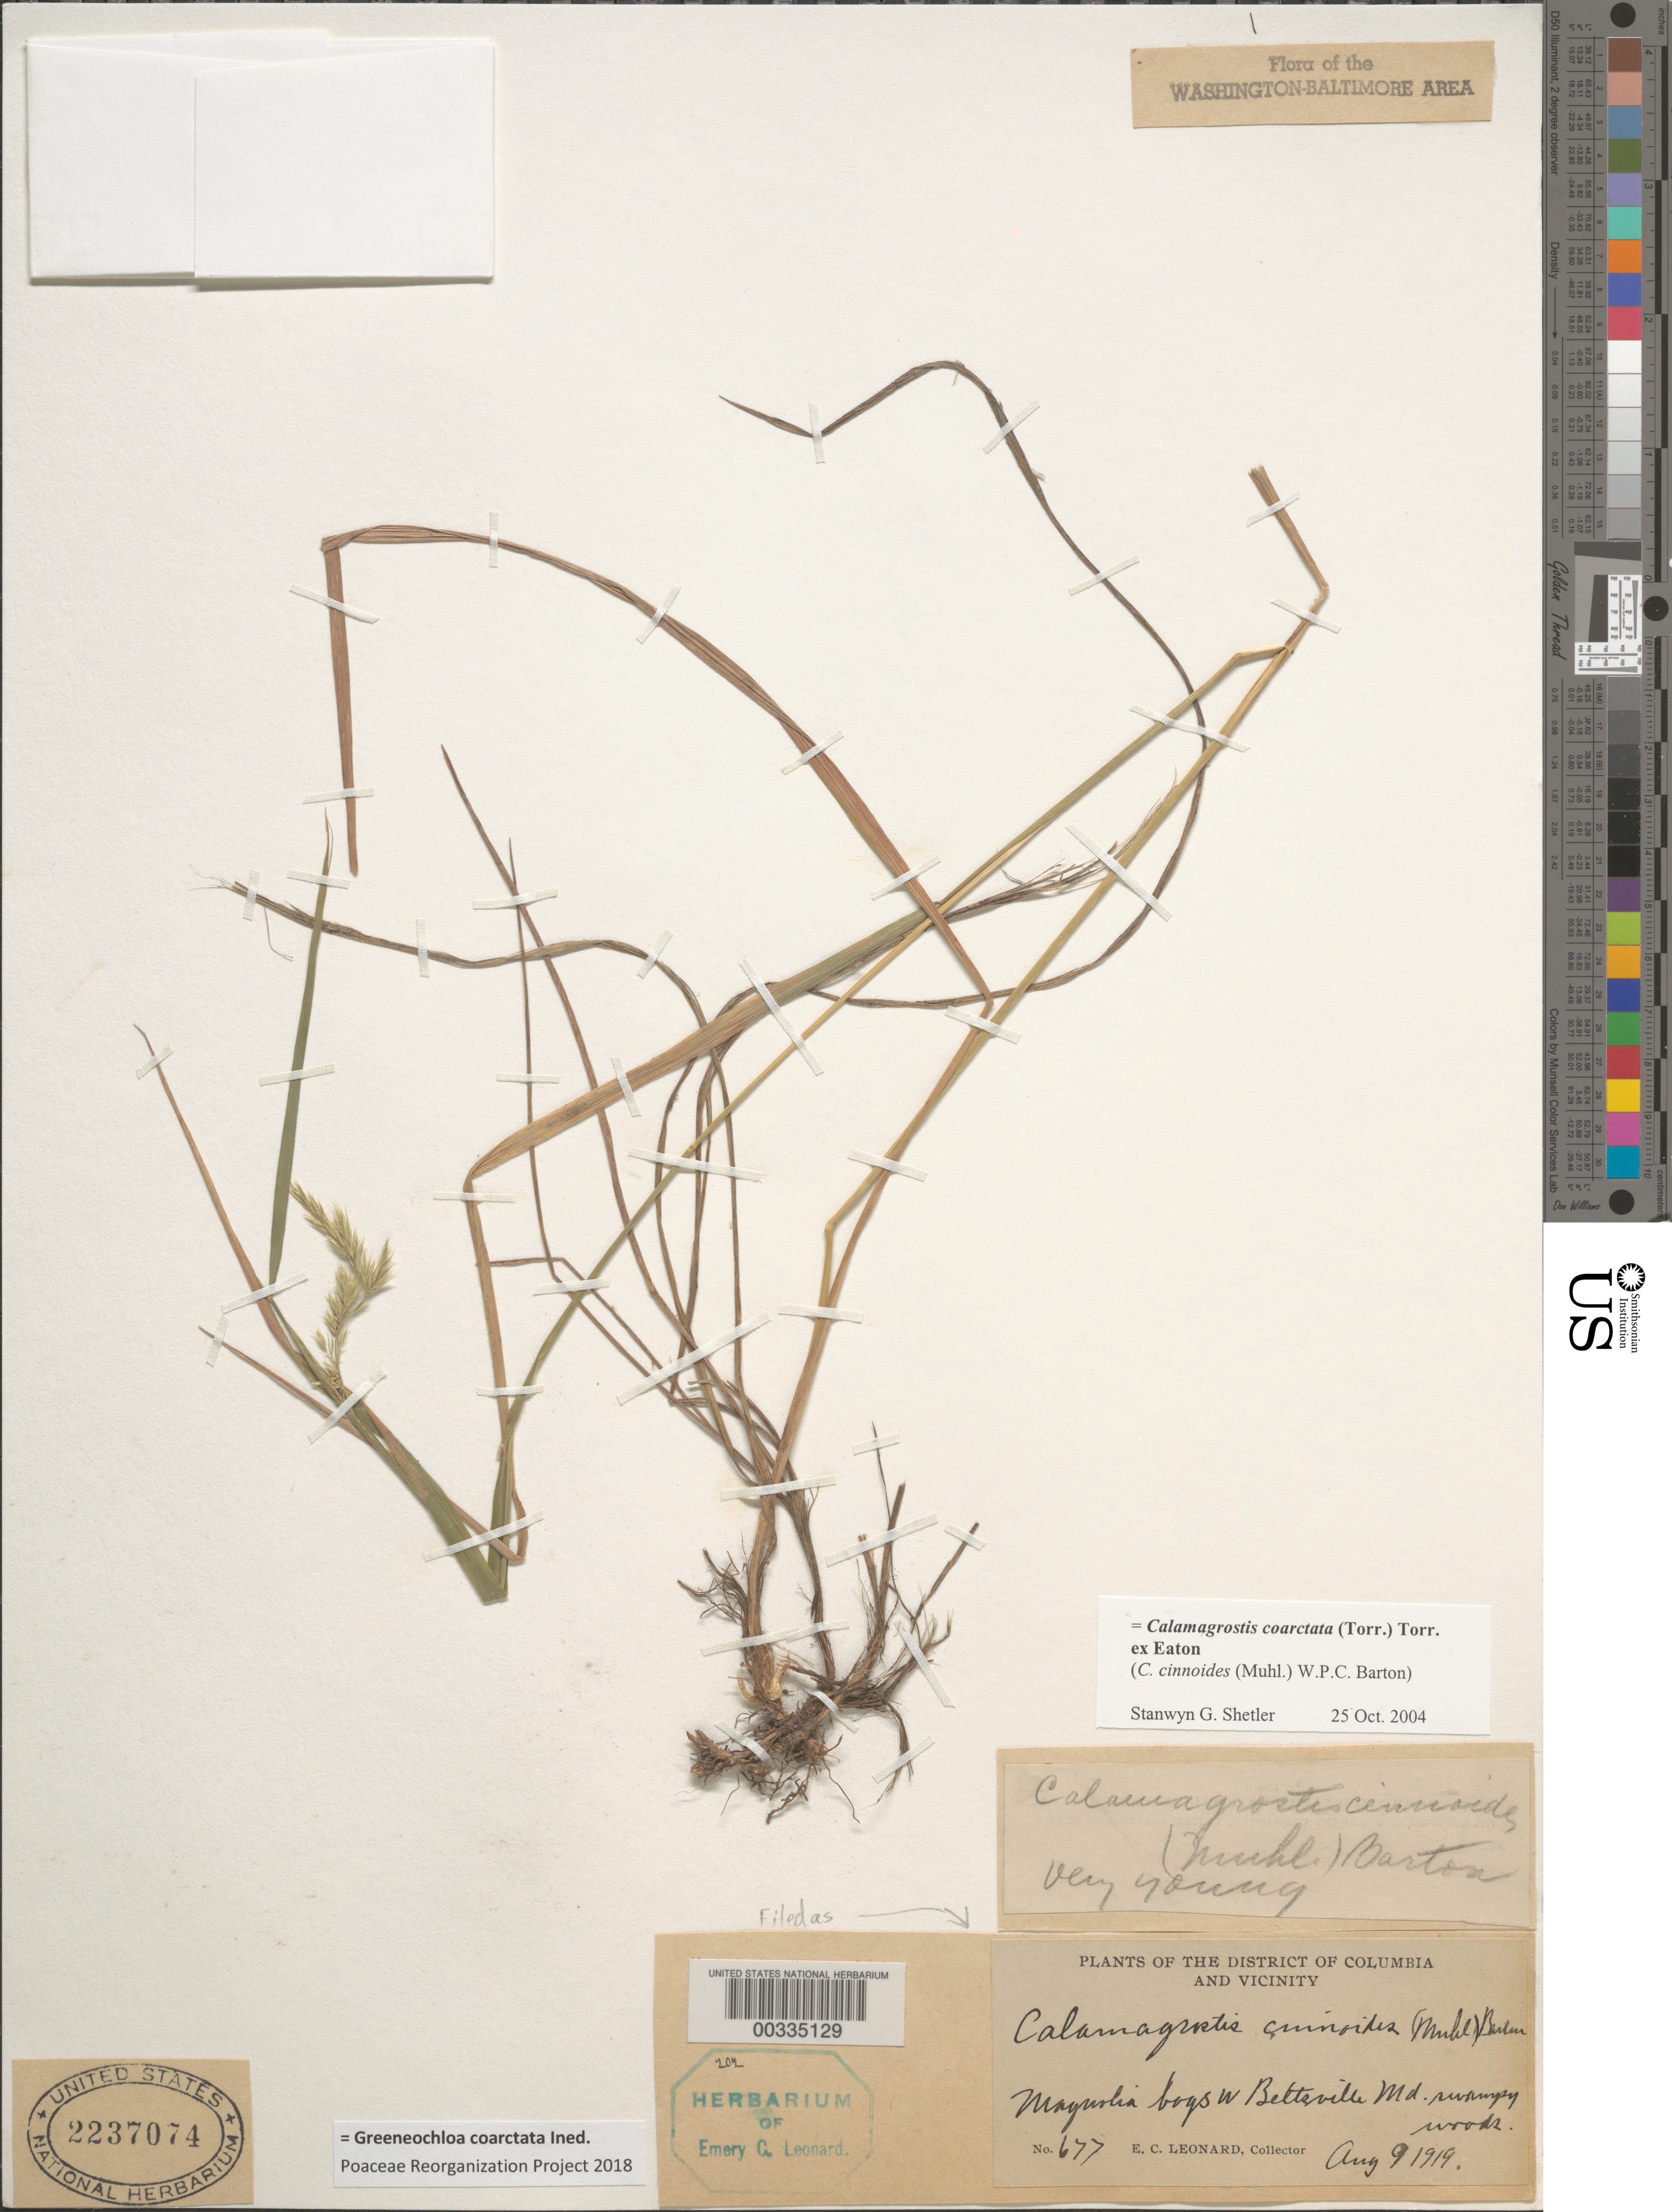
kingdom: Plantae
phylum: Tracheophyta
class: Liliopsida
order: Poales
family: Poaceae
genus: Greeneochloa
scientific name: Greeneochloa coarctata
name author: (Torr. ex Eaton) P.M. Peterson et al.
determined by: Poaceae Reorganization Project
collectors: E. C. Leonard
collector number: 677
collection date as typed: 09 Aug 1919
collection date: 1919-08-09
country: United States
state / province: Maryland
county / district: Prince George's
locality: Magnolia Bogs, west of Beltsville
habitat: Swampy woods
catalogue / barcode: US 2237074